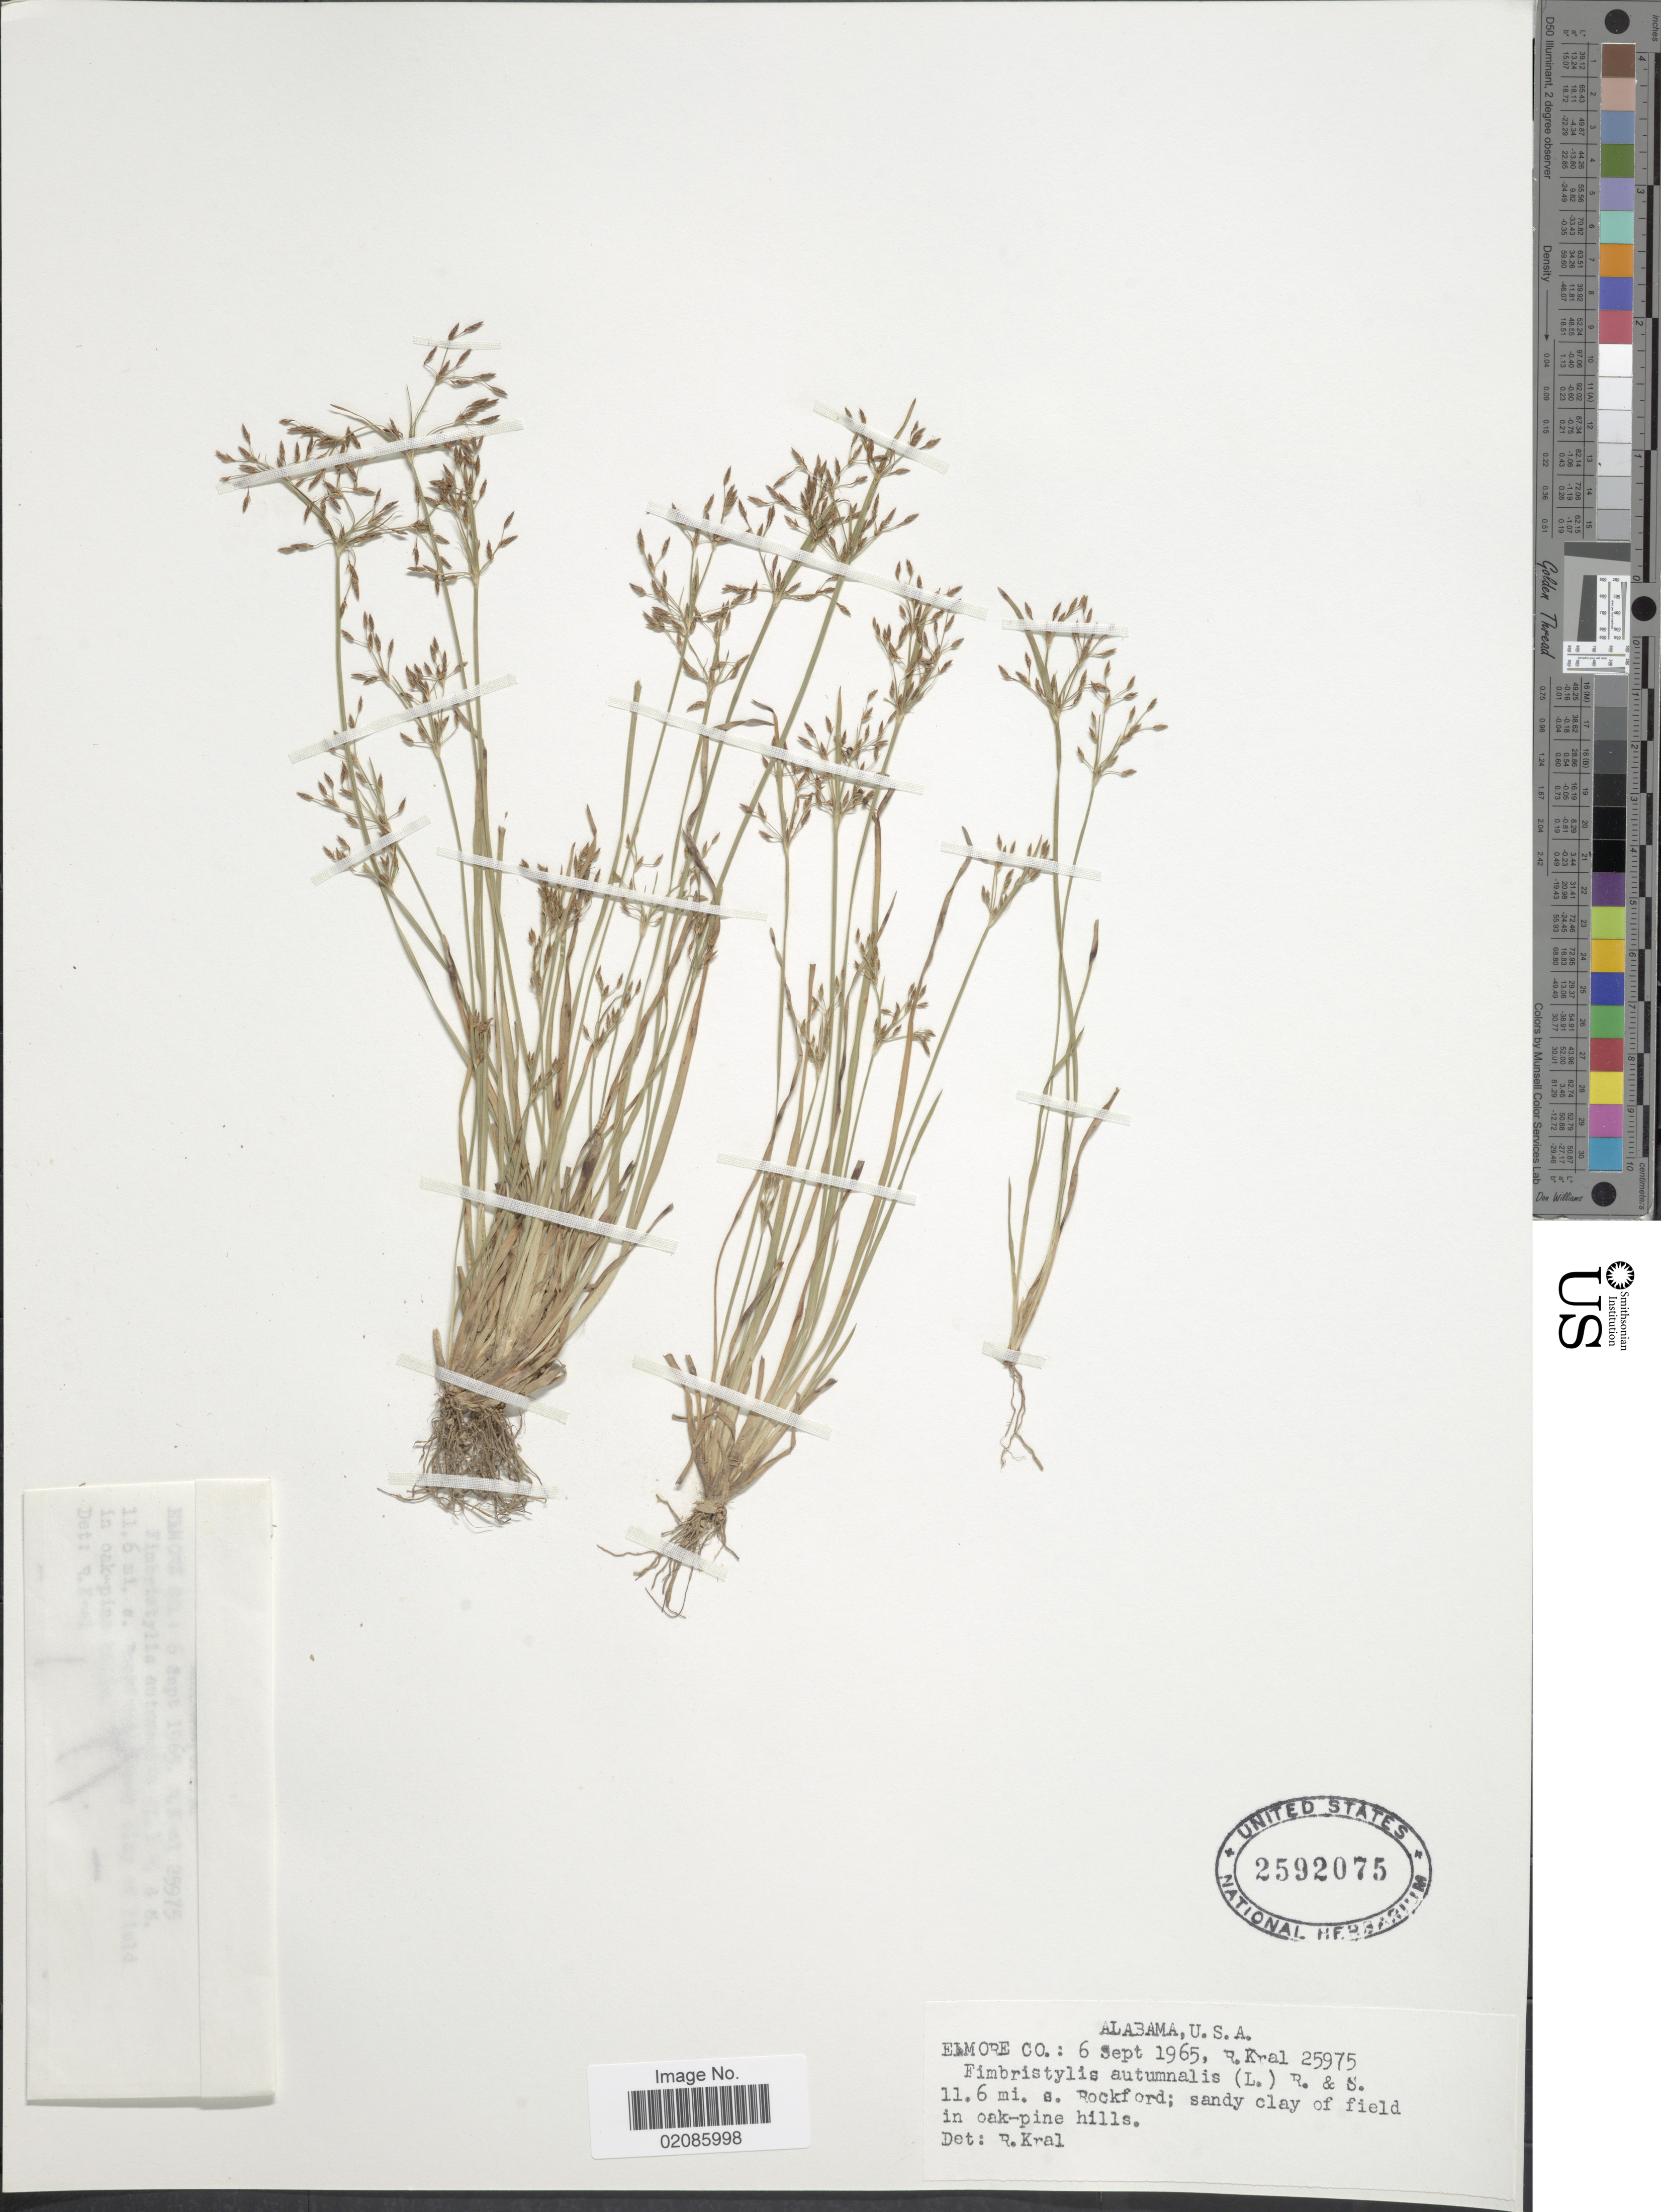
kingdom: Plantae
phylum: Tracheophyta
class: Liliopsida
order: Poales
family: Cyperaceae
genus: Fimbristylis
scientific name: Fimbristylis autumnalis (L.) Roem. & Schult.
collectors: R. Kral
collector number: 25975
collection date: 1965-09-06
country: United States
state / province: Alabama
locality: Elmore Co. 11.6 mi. s. Rockford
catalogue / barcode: US 2592075